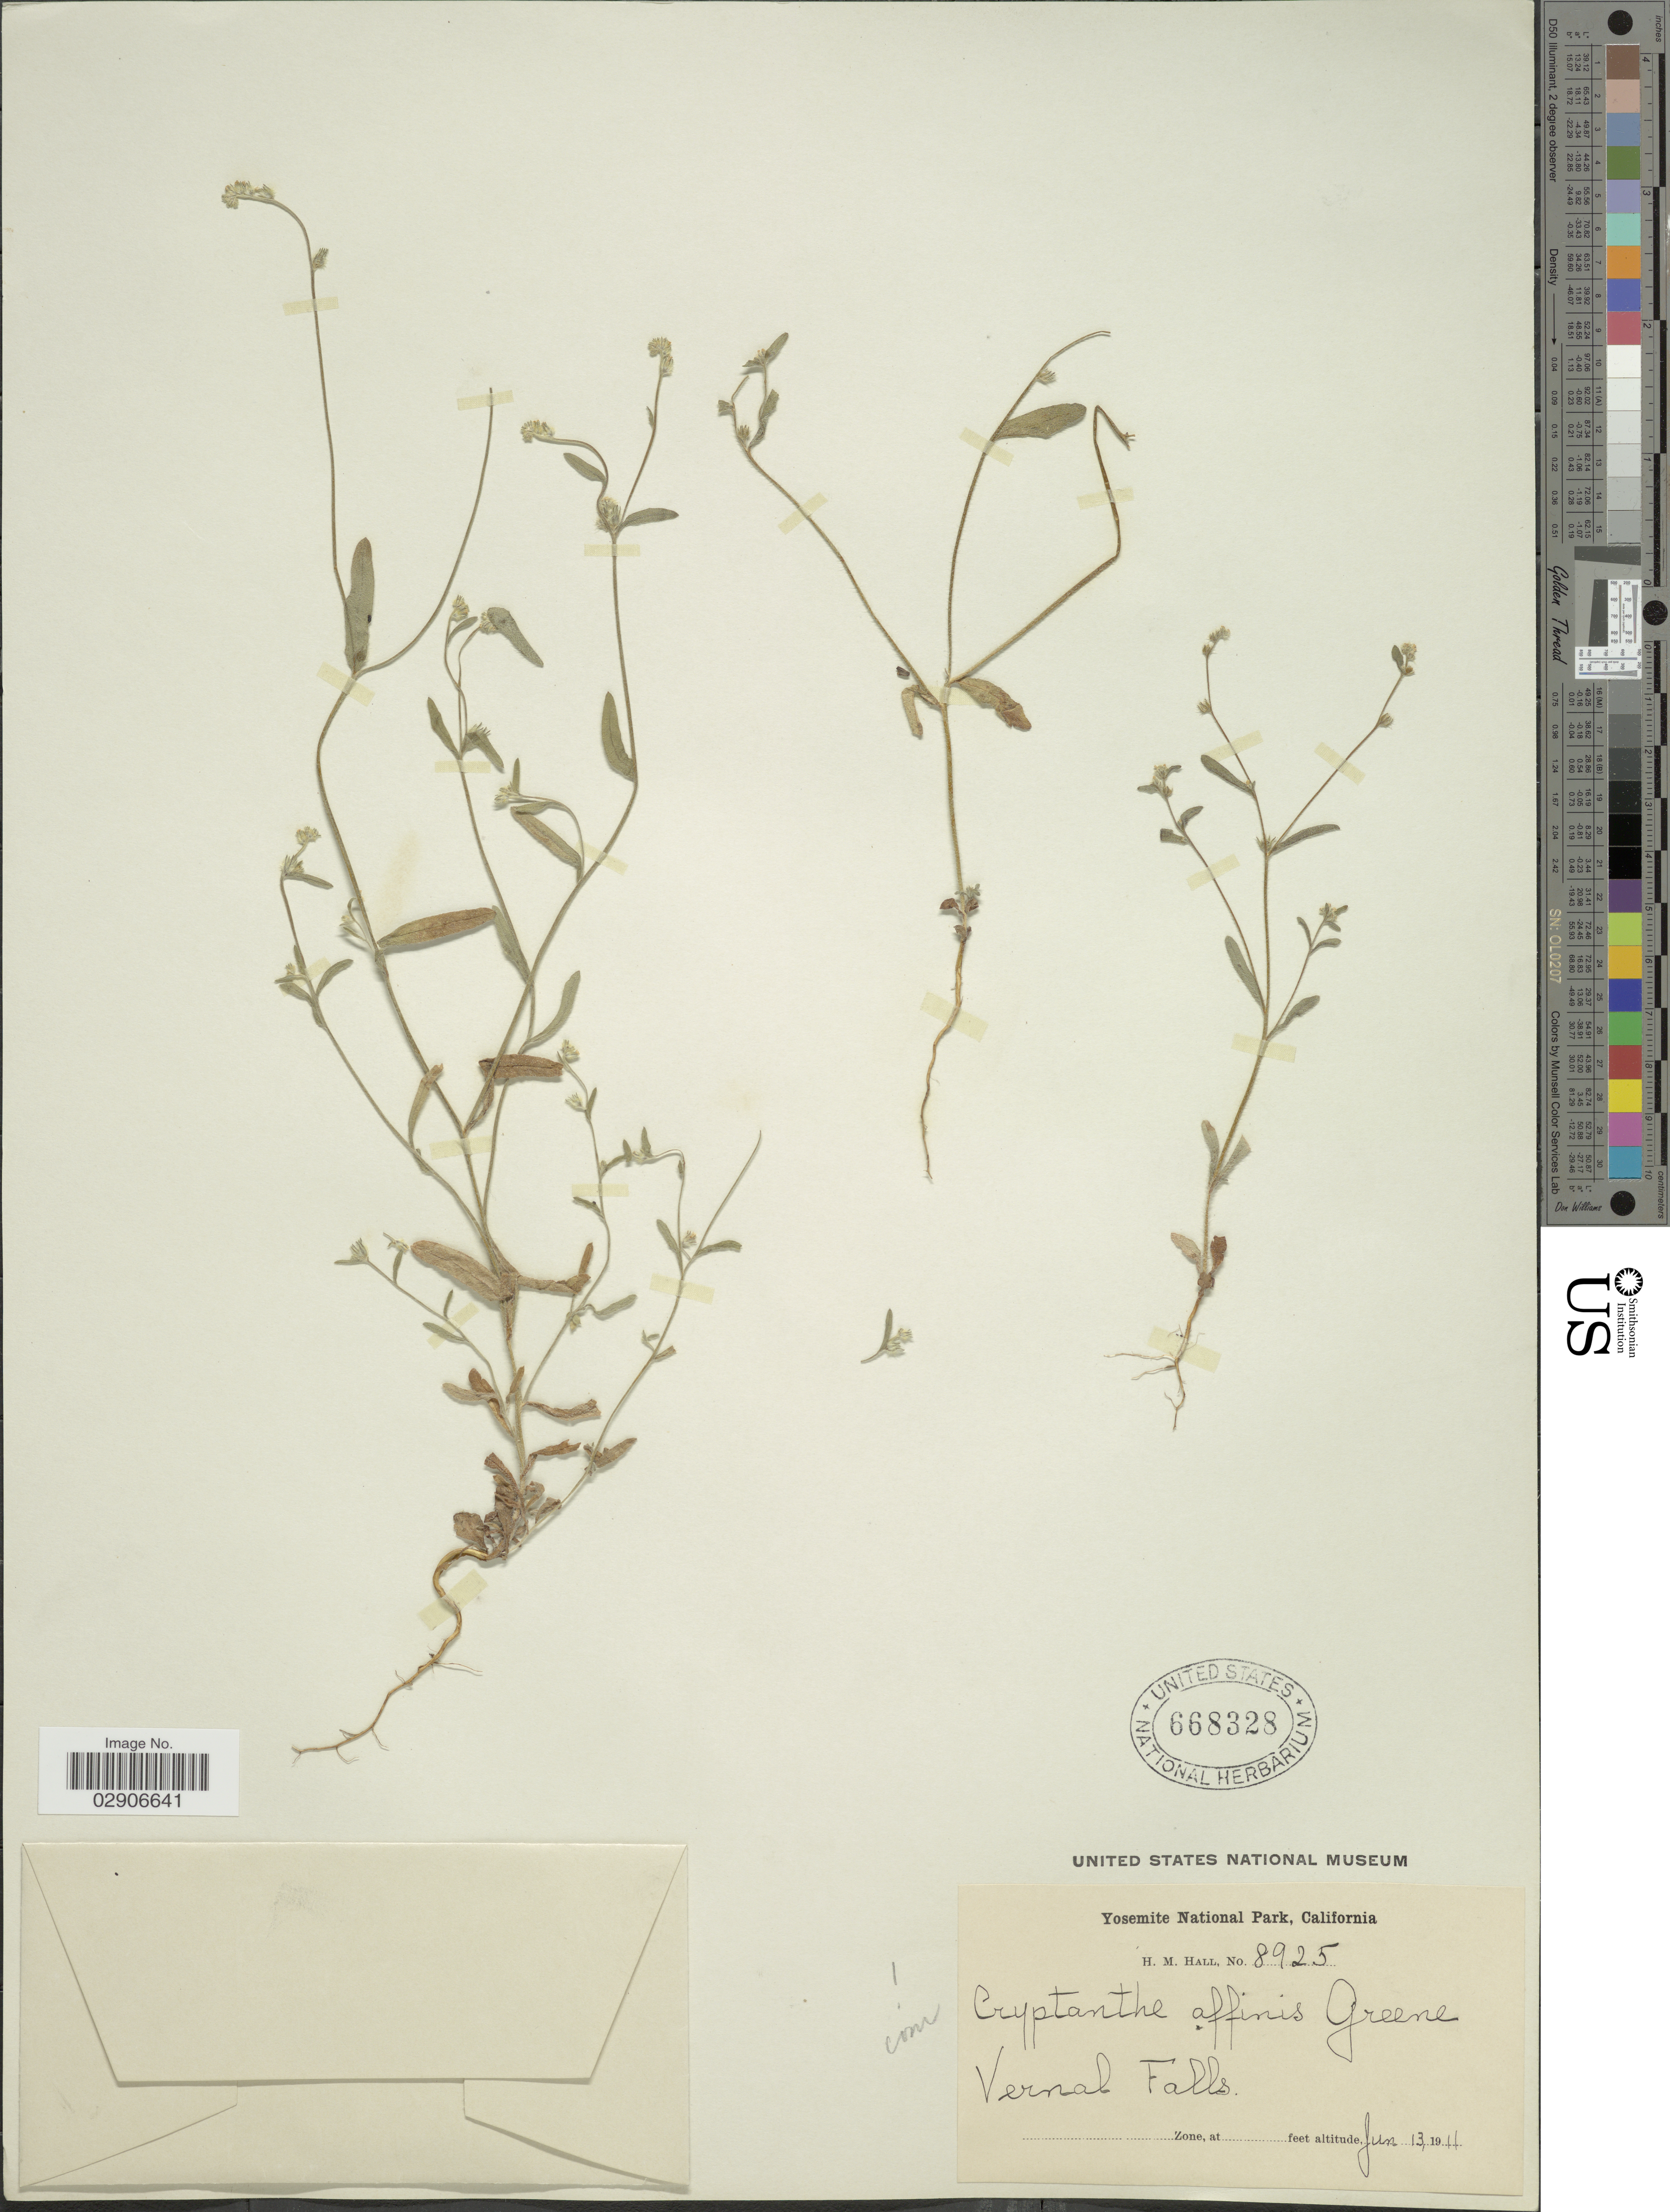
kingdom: Plantae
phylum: Tracheophyta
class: Magnoliopsida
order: Boraginales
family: Boraginaceae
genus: Cryptantha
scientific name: Cryptantha affinis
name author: (A. Gray) Greene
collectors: H. M. Hall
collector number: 8925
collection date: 1911-06-13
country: United States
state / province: California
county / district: Mariposa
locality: Vernal Falls, Yosemite National Park, California.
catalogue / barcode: US 668328